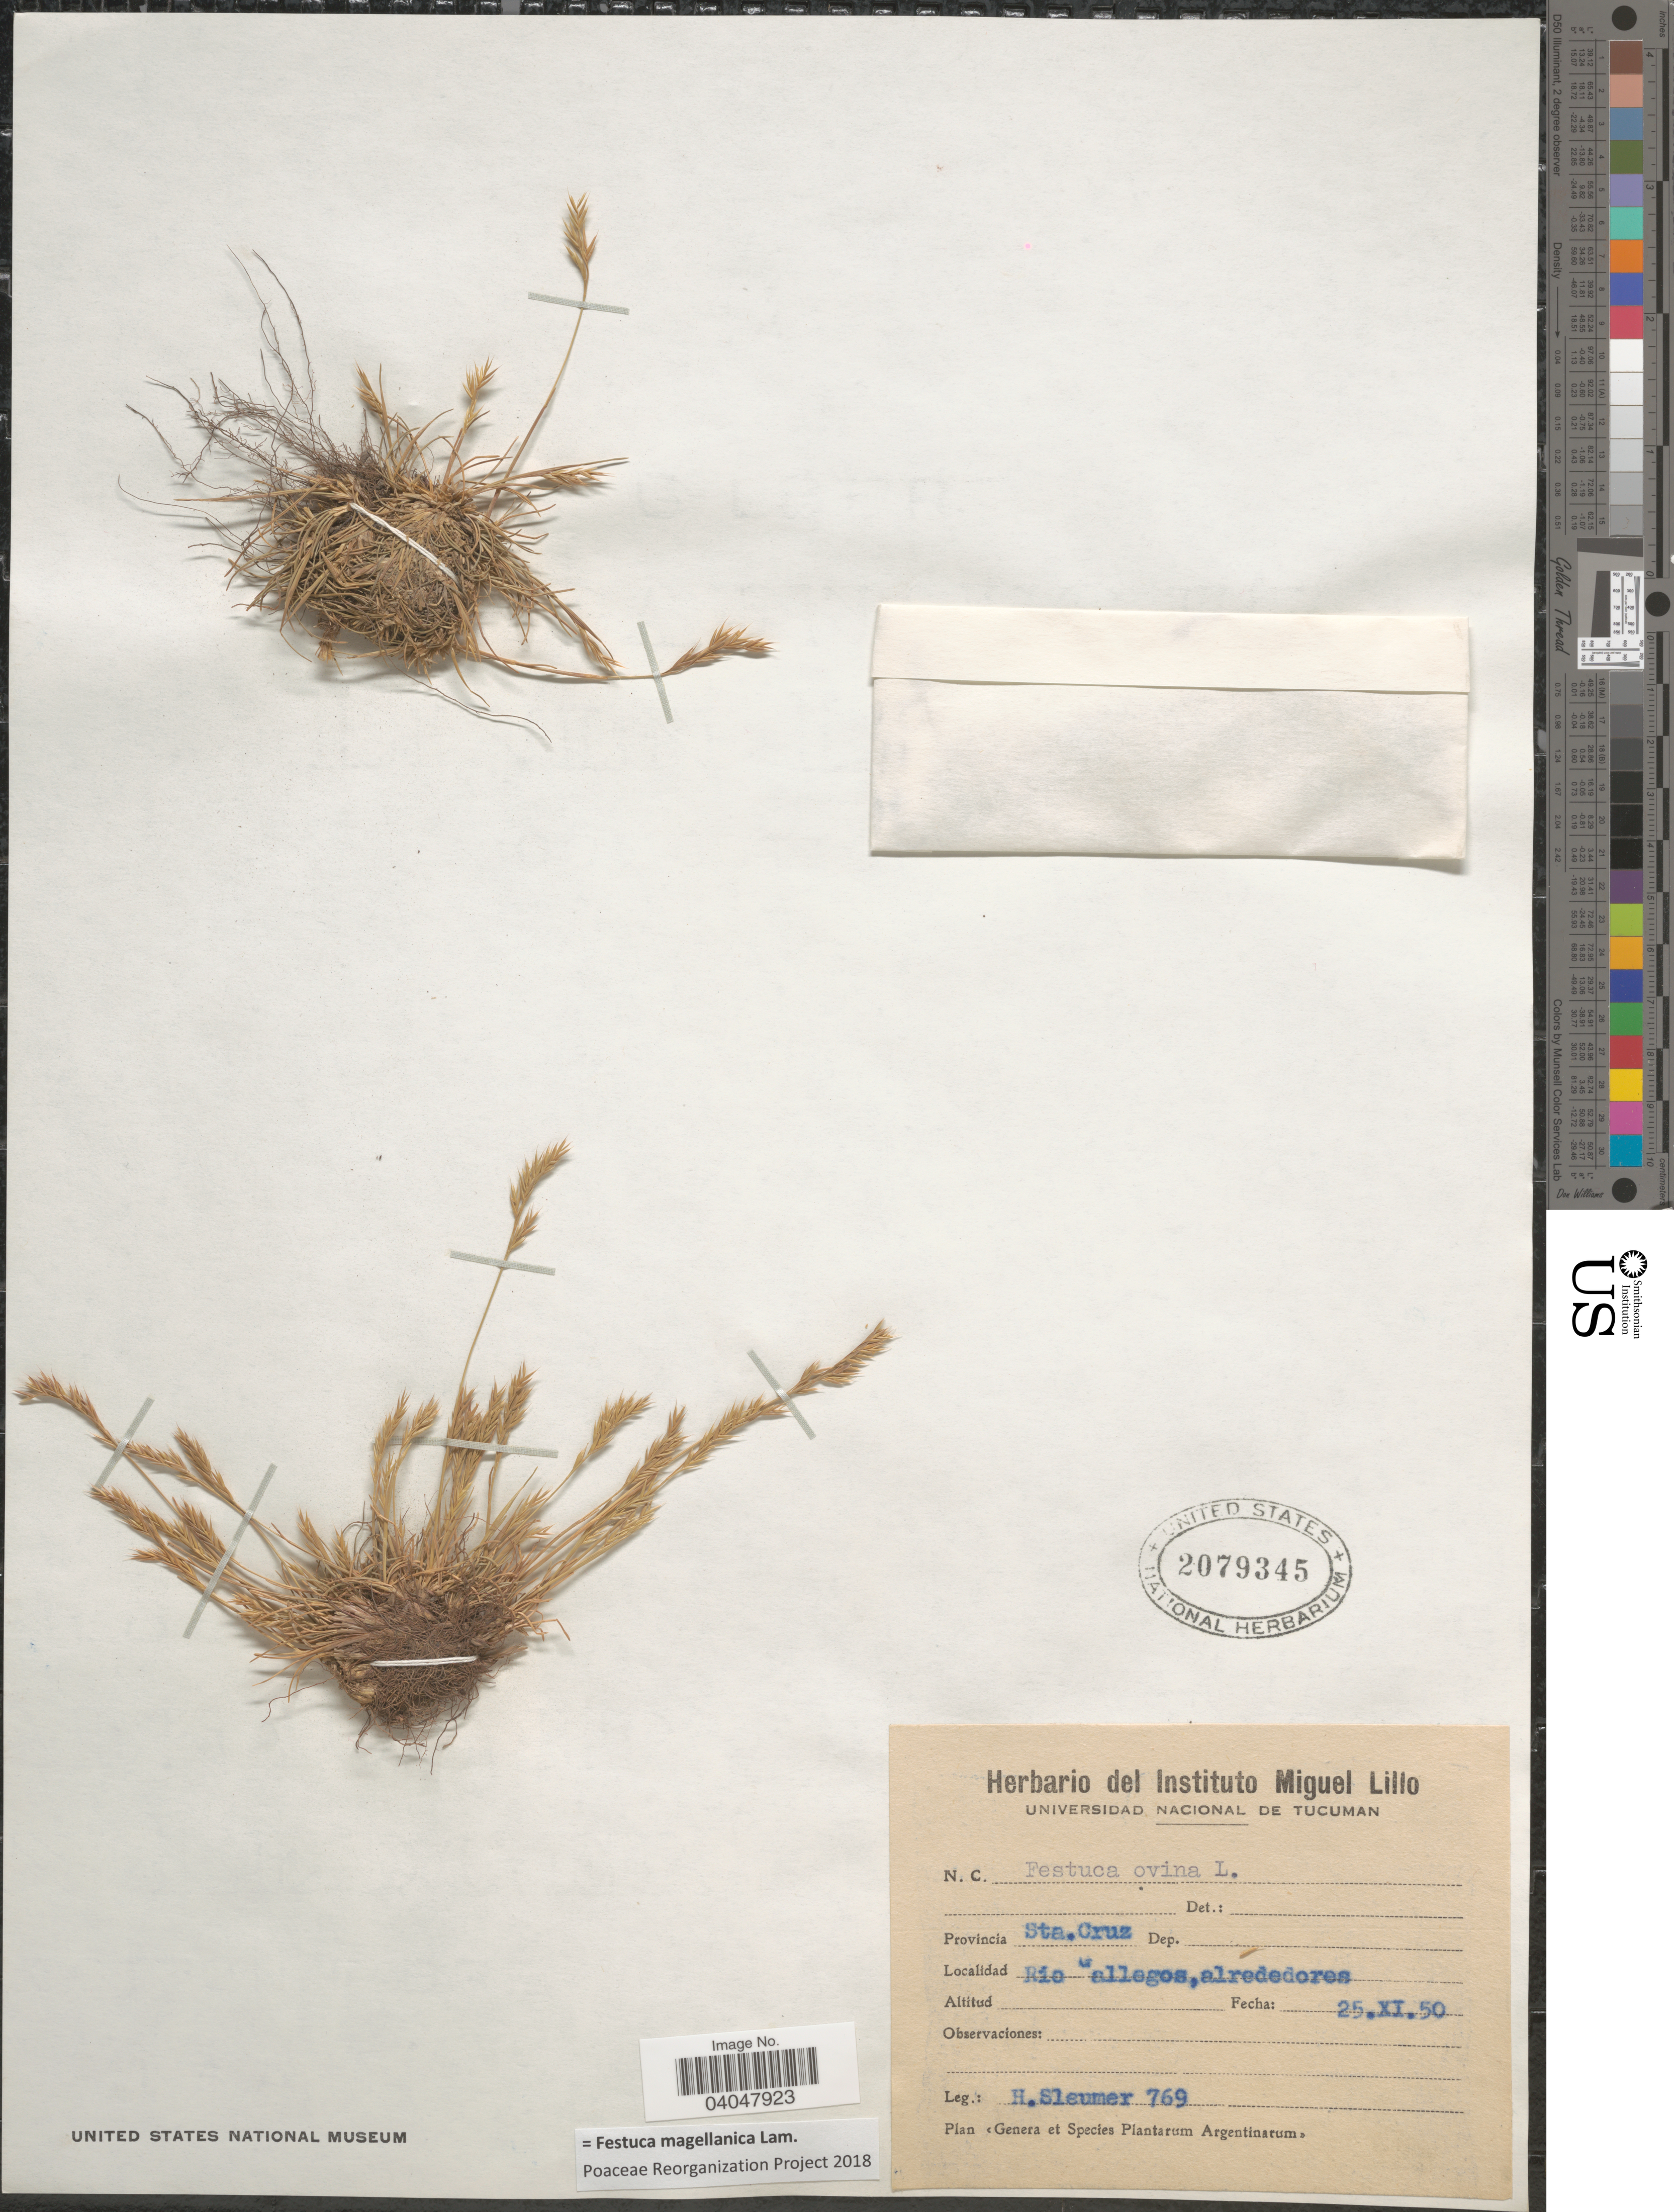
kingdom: Plantae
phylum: Tracheophyta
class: Liliopsida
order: Poales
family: Poaceae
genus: Festuca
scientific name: Festuca magellanica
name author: Lam.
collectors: H. O. Sleumer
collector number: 769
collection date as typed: Transcribed d/m/y: 25/11/50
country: Argentina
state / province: Santa Cruz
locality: Rio Gallegos, alrededores.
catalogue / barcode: US 2079345